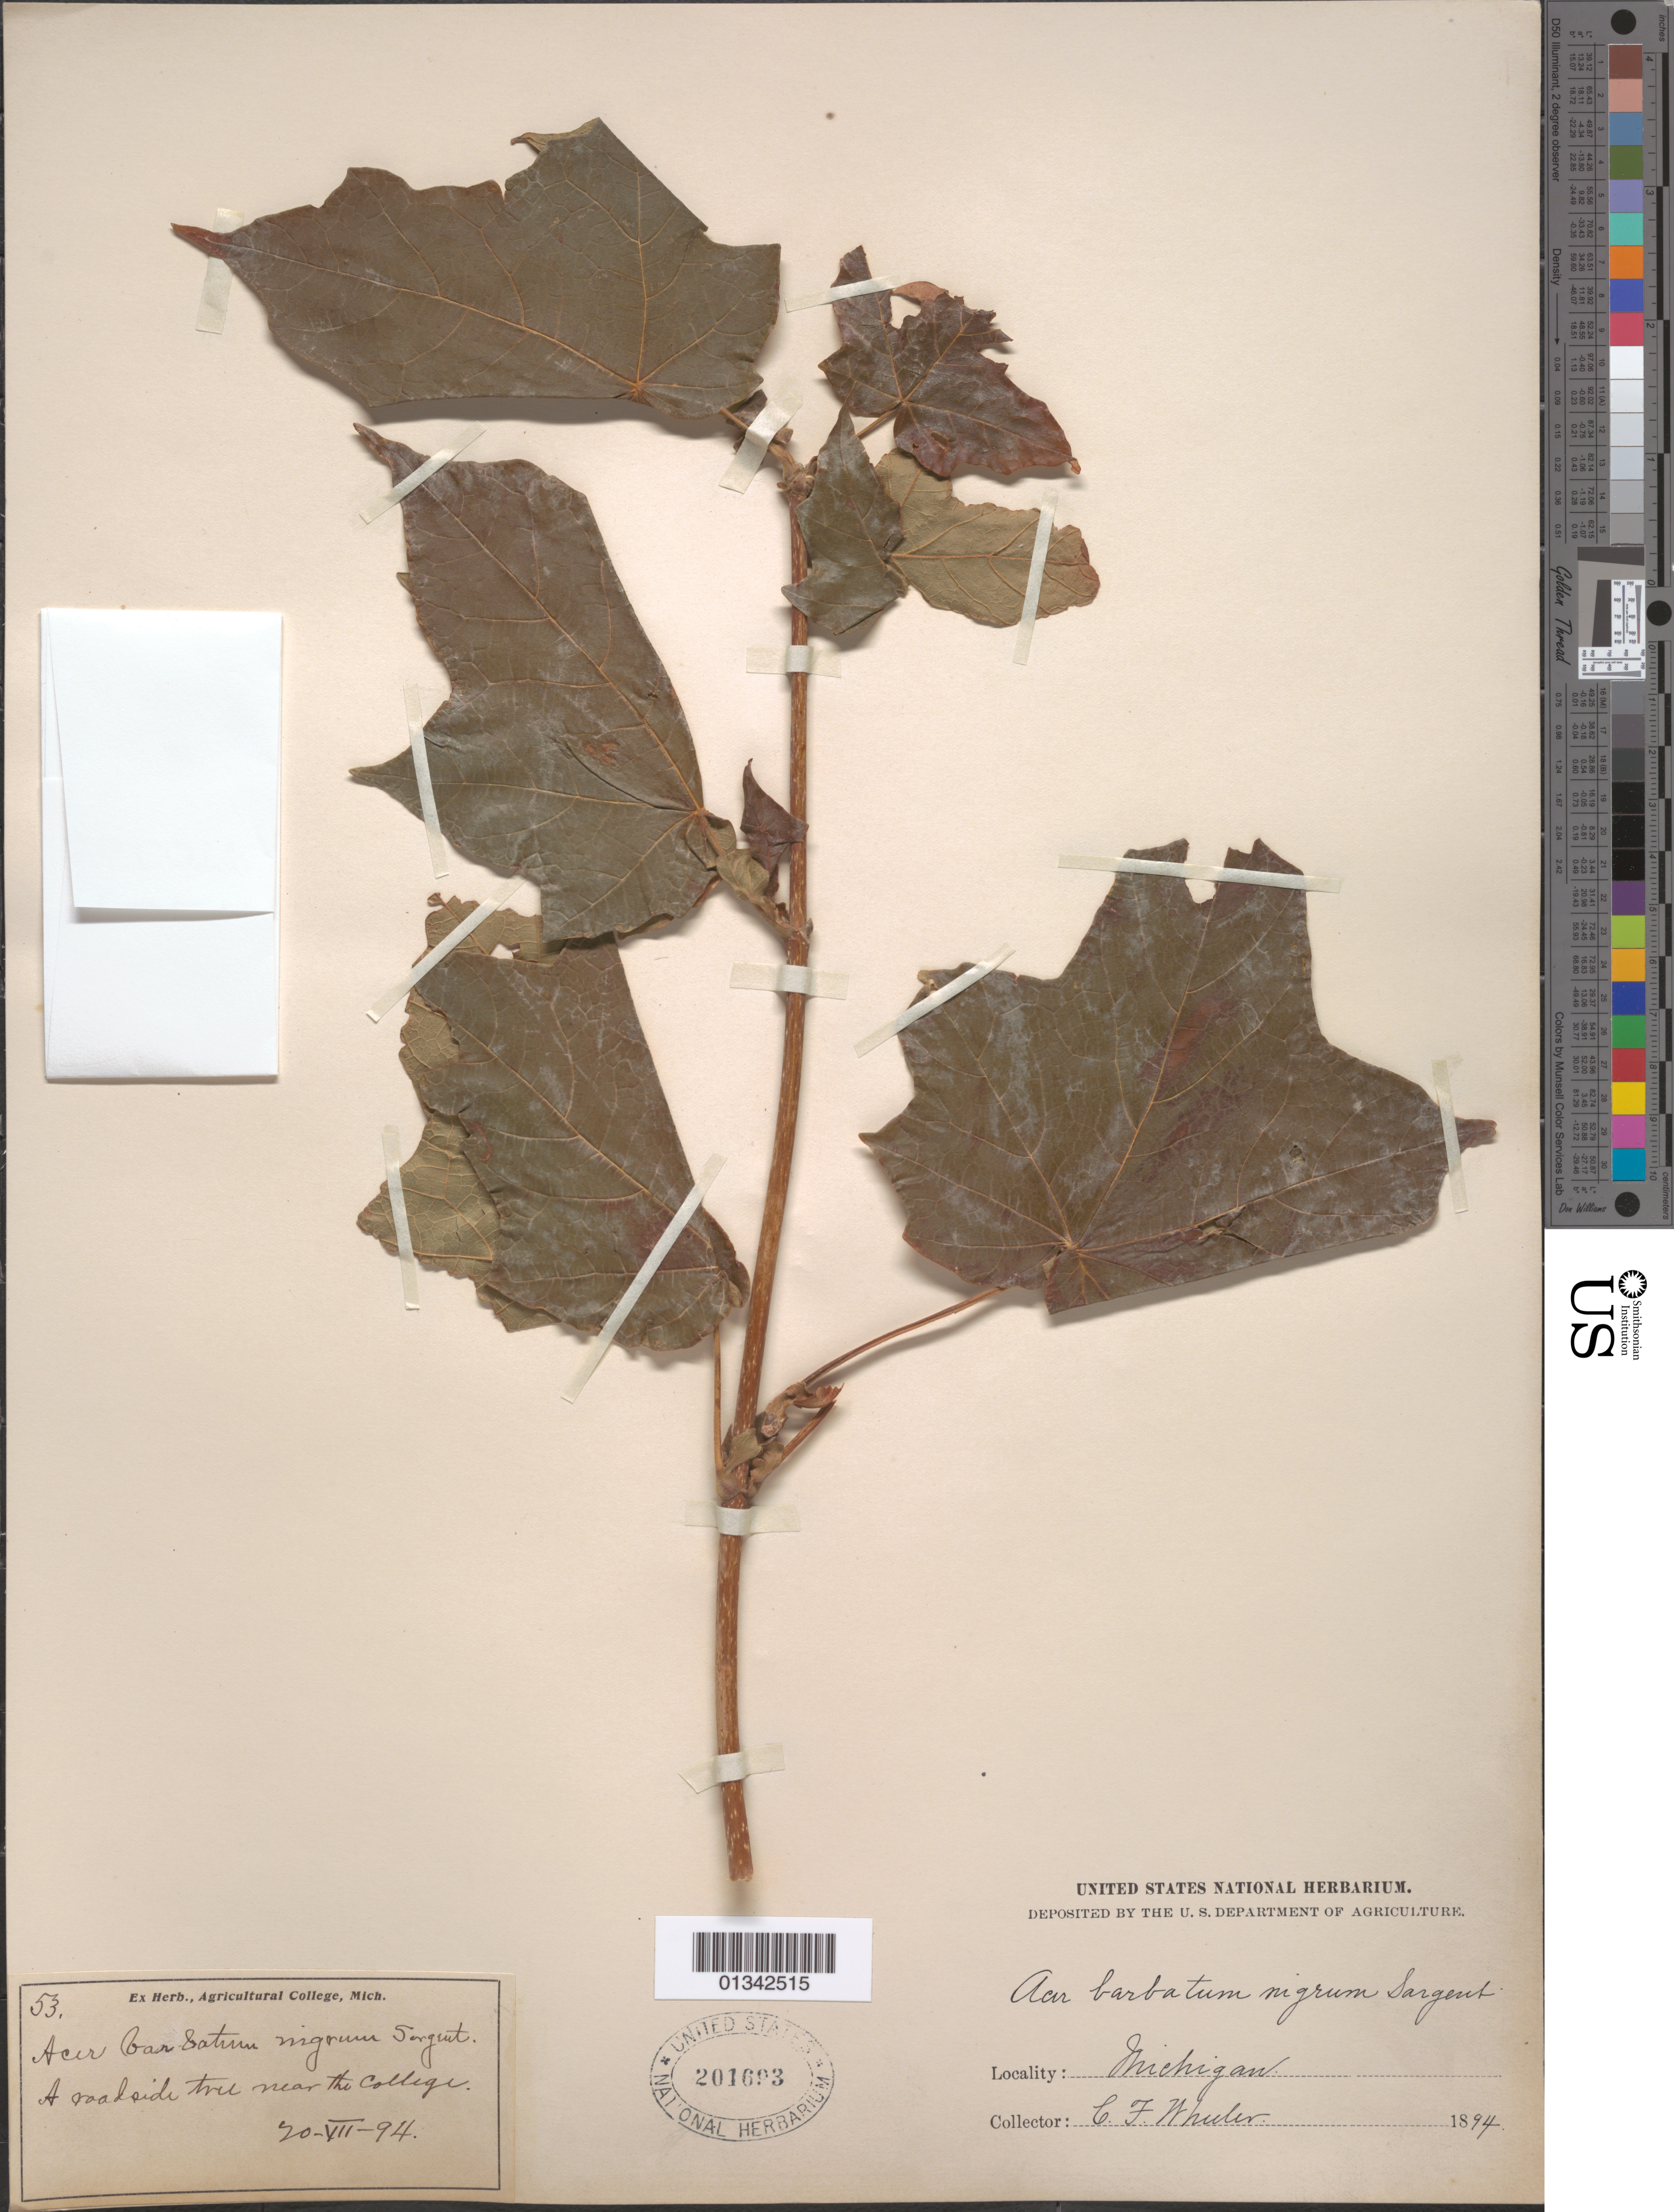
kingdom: Plantae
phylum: Tracheophyta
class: Magnoliopsida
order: Sapindales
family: Sapindaceae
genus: Acer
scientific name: Acer saccharum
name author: Marshall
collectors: C. Wheeler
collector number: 53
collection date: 1894-07-20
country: United States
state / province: Michigan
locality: Agricultural College [E. Lansing?], roadside near the college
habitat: Roadside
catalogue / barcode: US 201693